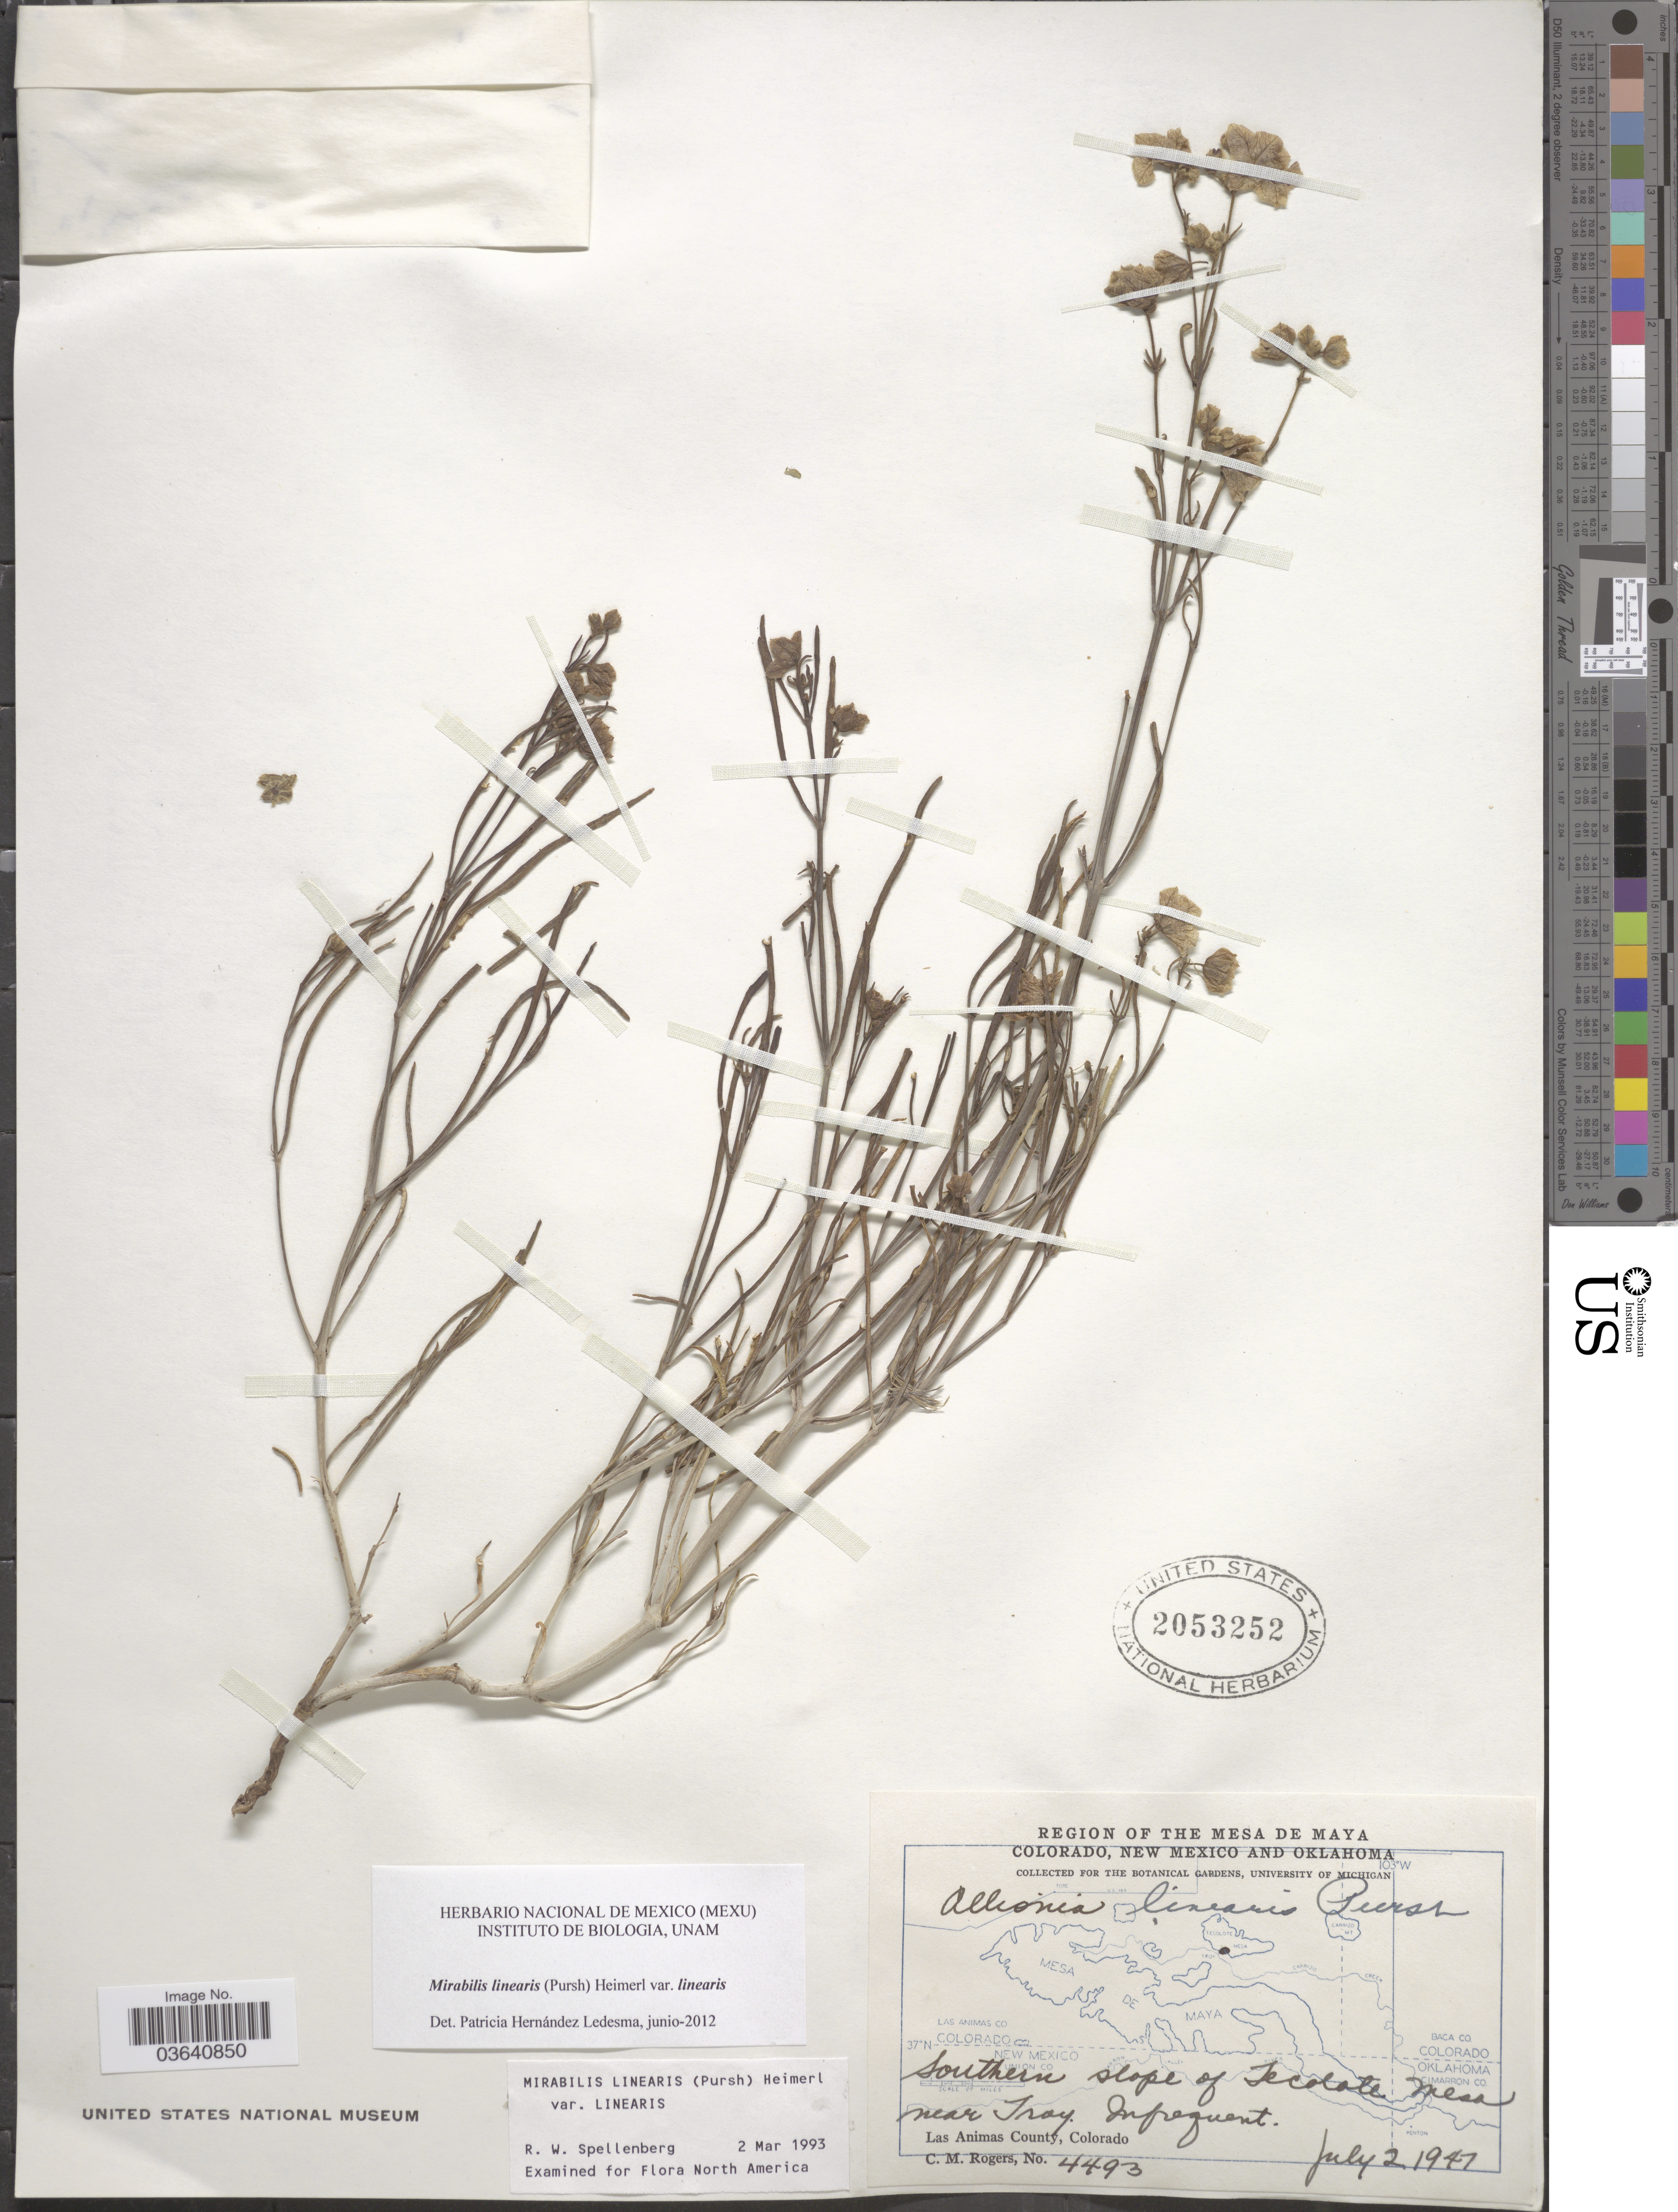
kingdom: Plantae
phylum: Tracheophyta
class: Magnoliopsida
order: Caryophyllales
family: Nyctaginaceae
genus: Mirabilis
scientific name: Mirabilis linearis var. linearis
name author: (Pursh) Heimerl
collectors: C. M. Rogers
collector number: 4493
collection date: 1947-07-02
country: United States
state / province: Colorado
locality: The Mesa de Maya. Southern slope of Tecolote mesa near Troy. Las Animas County.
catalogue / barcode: US 2053252